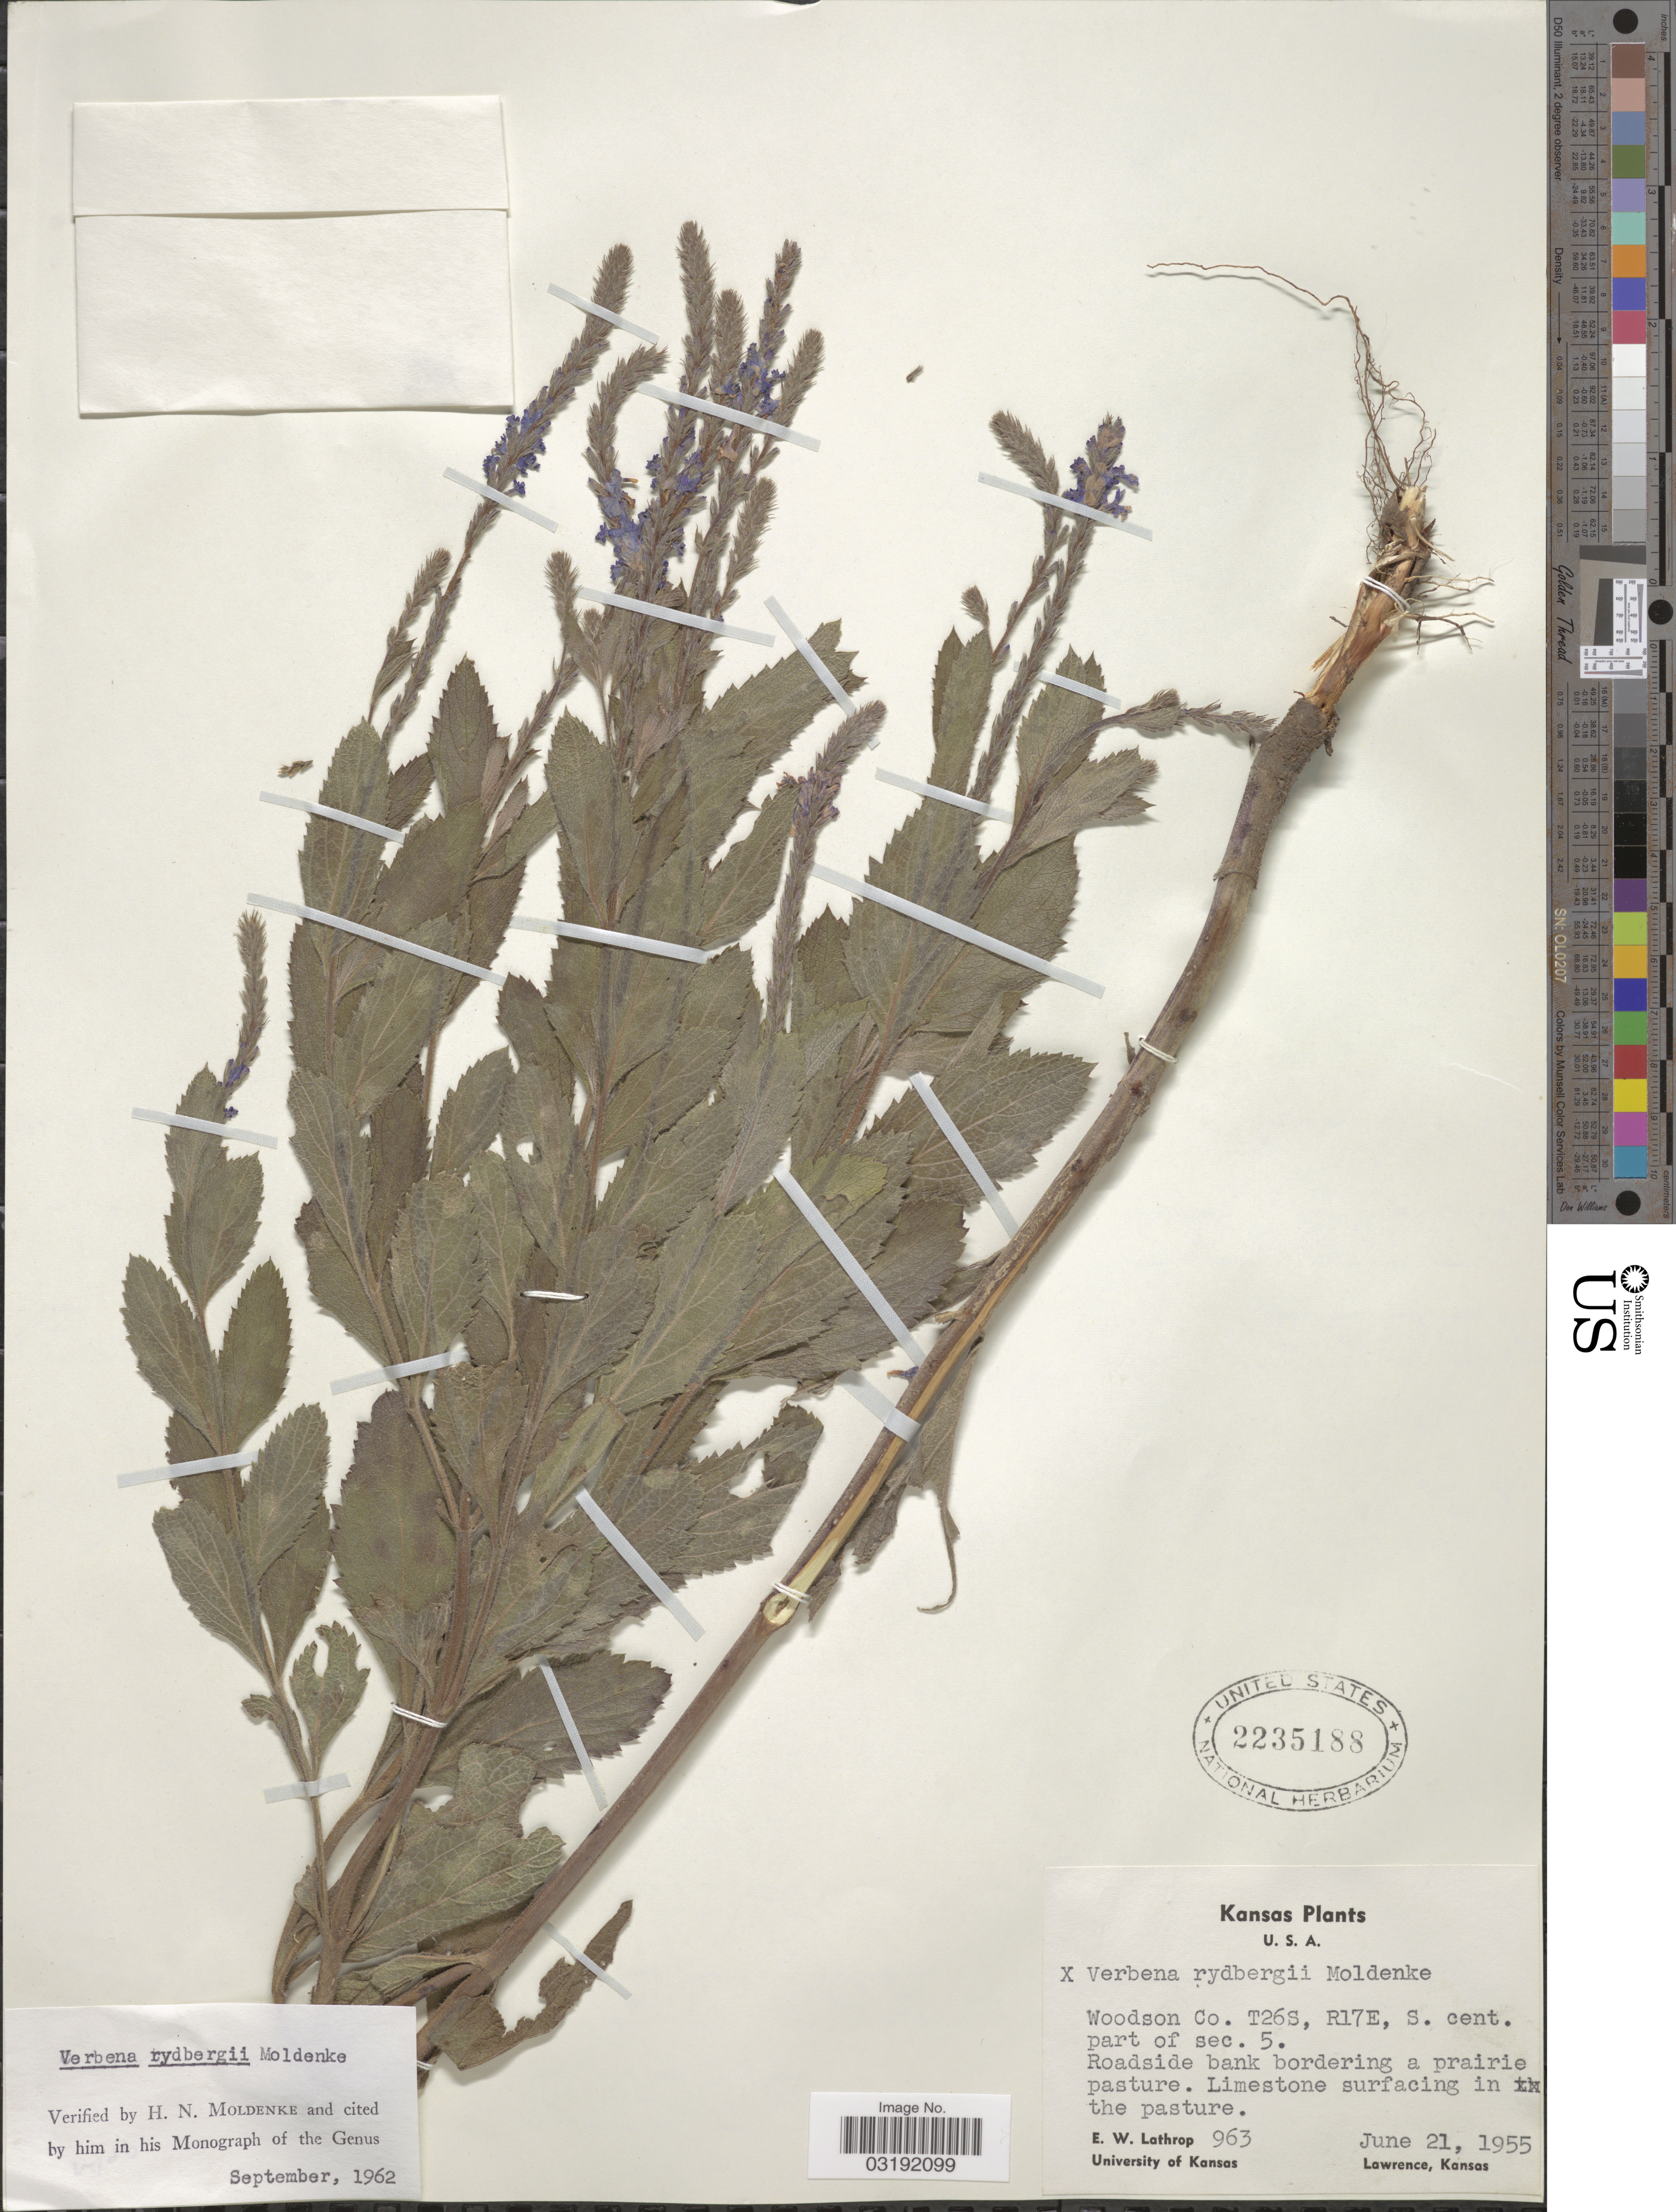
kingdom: Plantae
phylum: Tracheophyta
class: Magnoliopsida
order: Lamiales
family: Verbenaceae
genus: Verbena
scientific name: Verbena rydbergii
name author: Moldenke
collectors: E. W. Lathrop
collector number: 963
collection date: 1955-06-21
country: United States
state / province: Kansas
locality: Woodson Co. T26S, R17E, S. cent. part of sec. 5.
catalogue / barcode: US 2235188